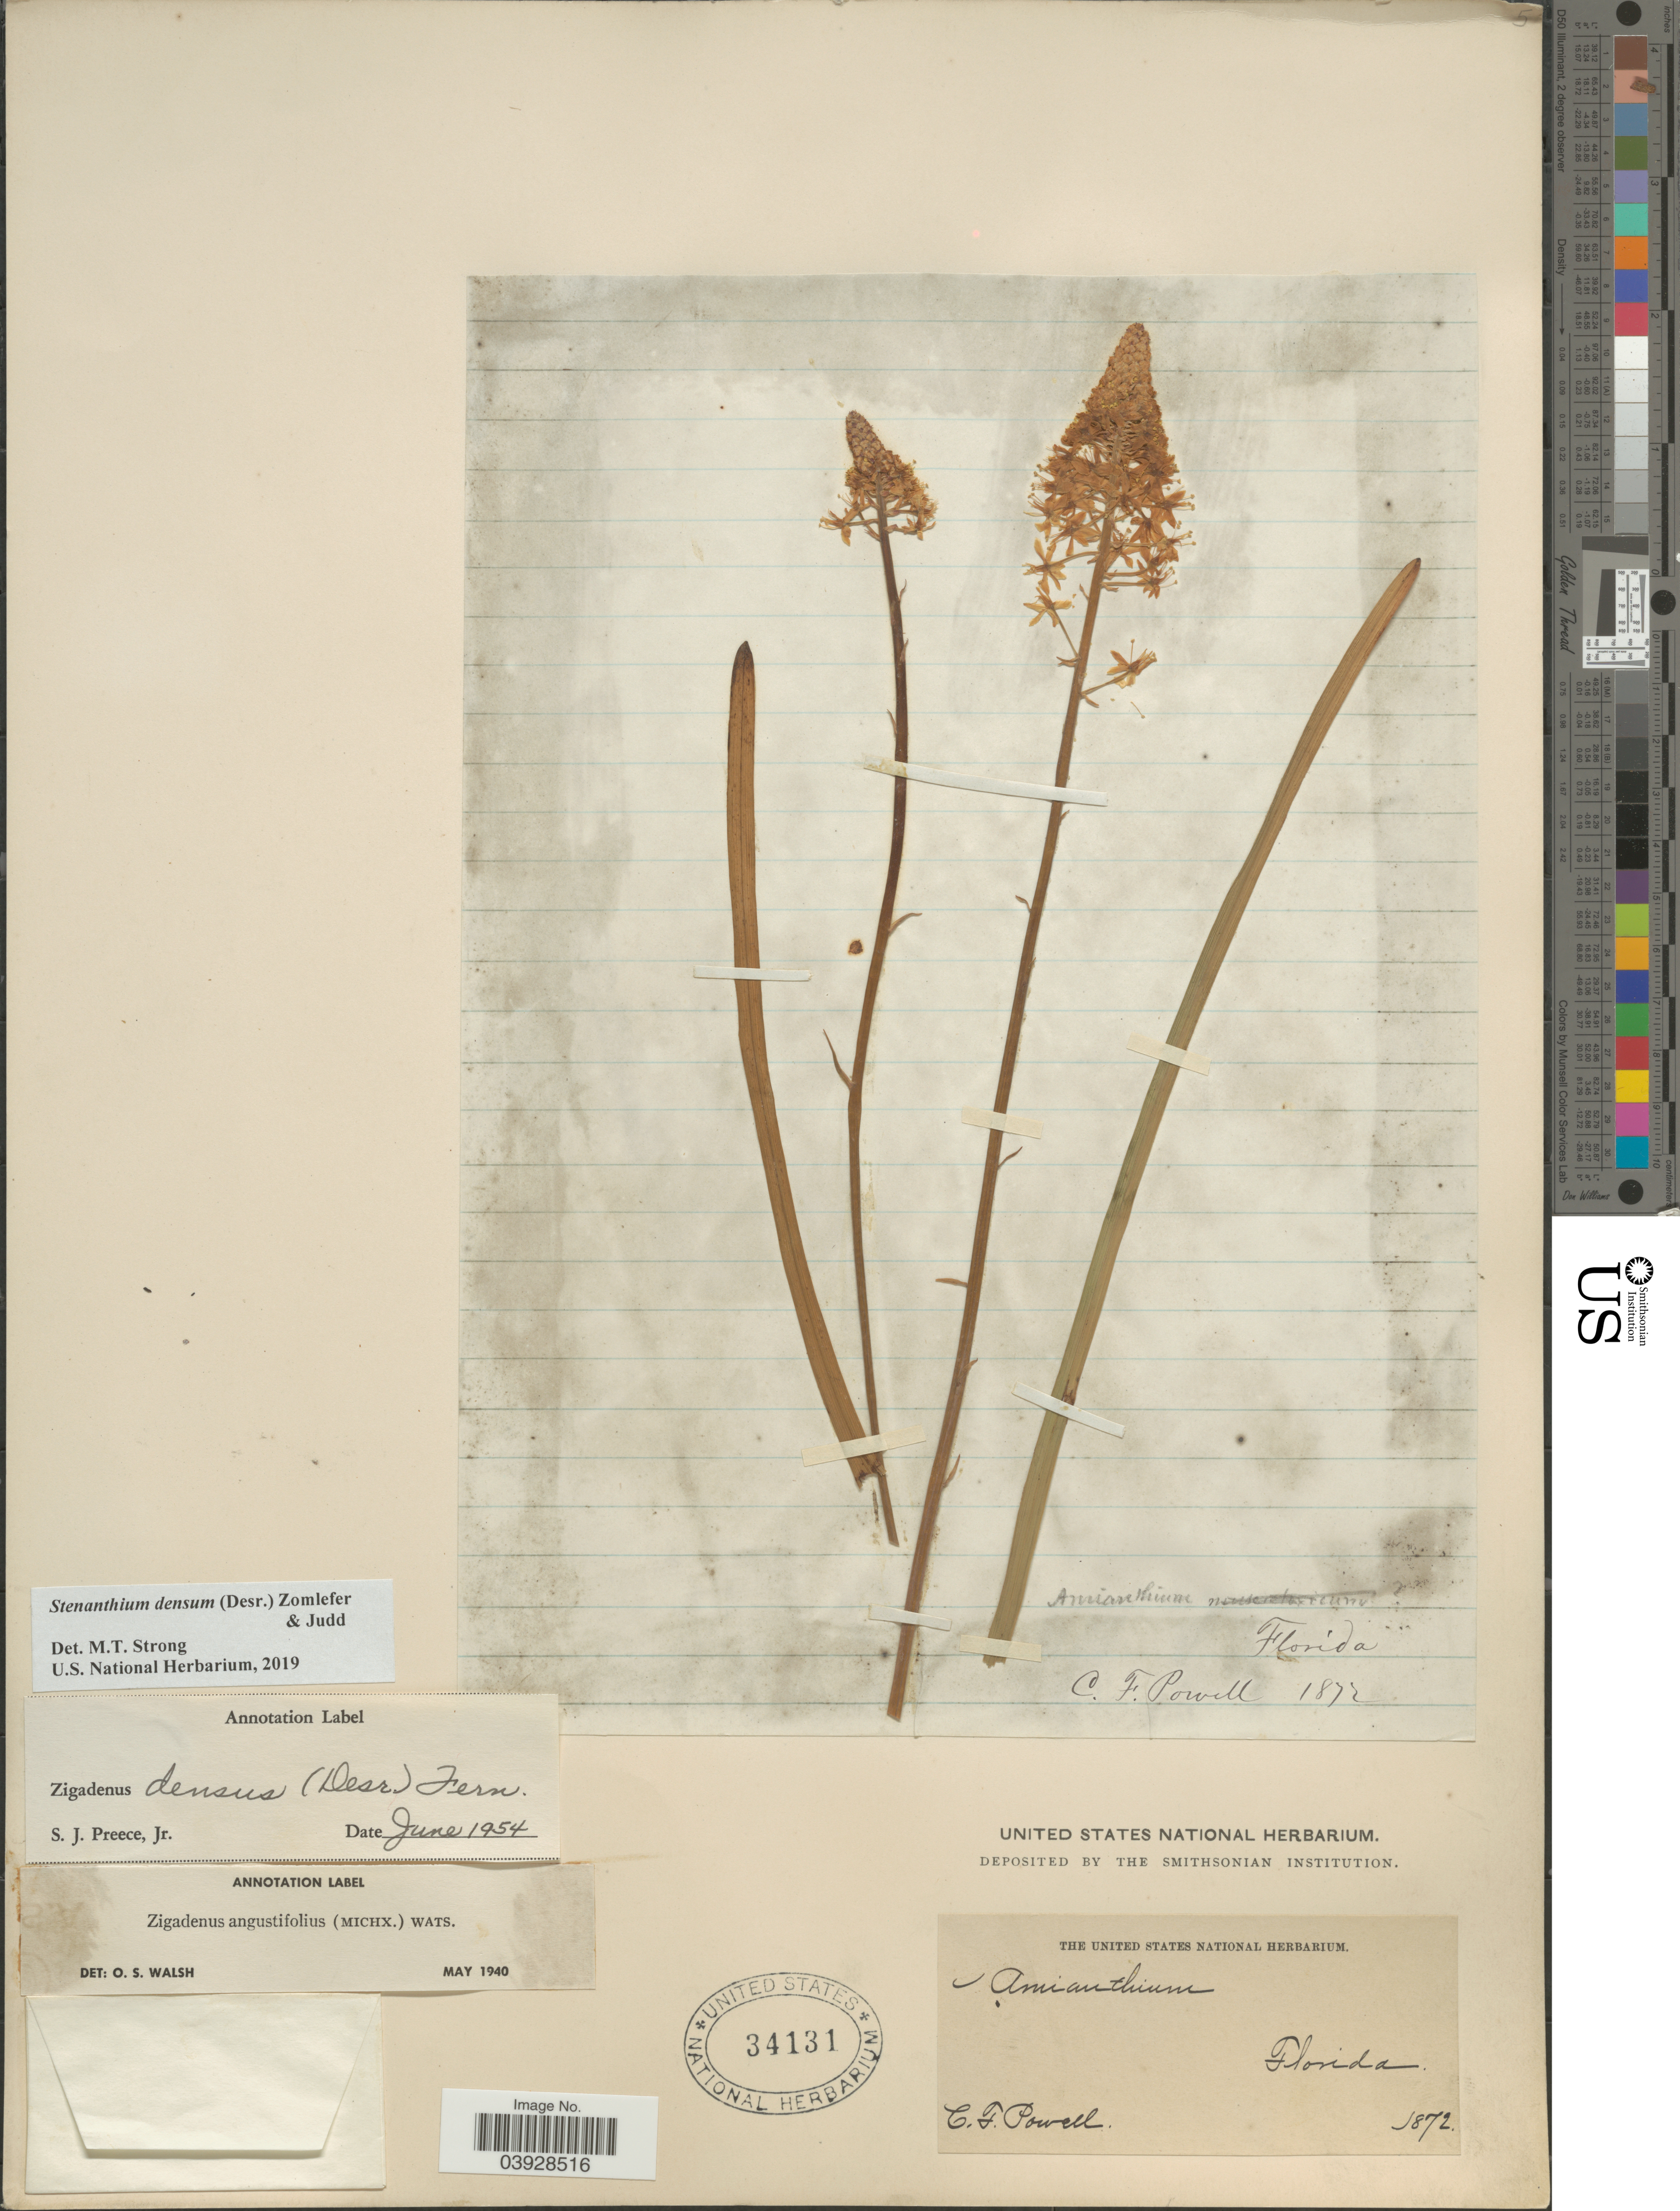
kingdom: Plantae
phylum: Tracheophyta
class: Liliopsida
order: Liliales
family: Melanthiaceae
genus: Stenanthium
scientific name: Stenanthium densum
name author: (Desr.) Zomlefer & Judd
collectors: C. F. Powell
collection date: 1872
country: United States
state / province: Florida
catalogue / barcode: US 34131